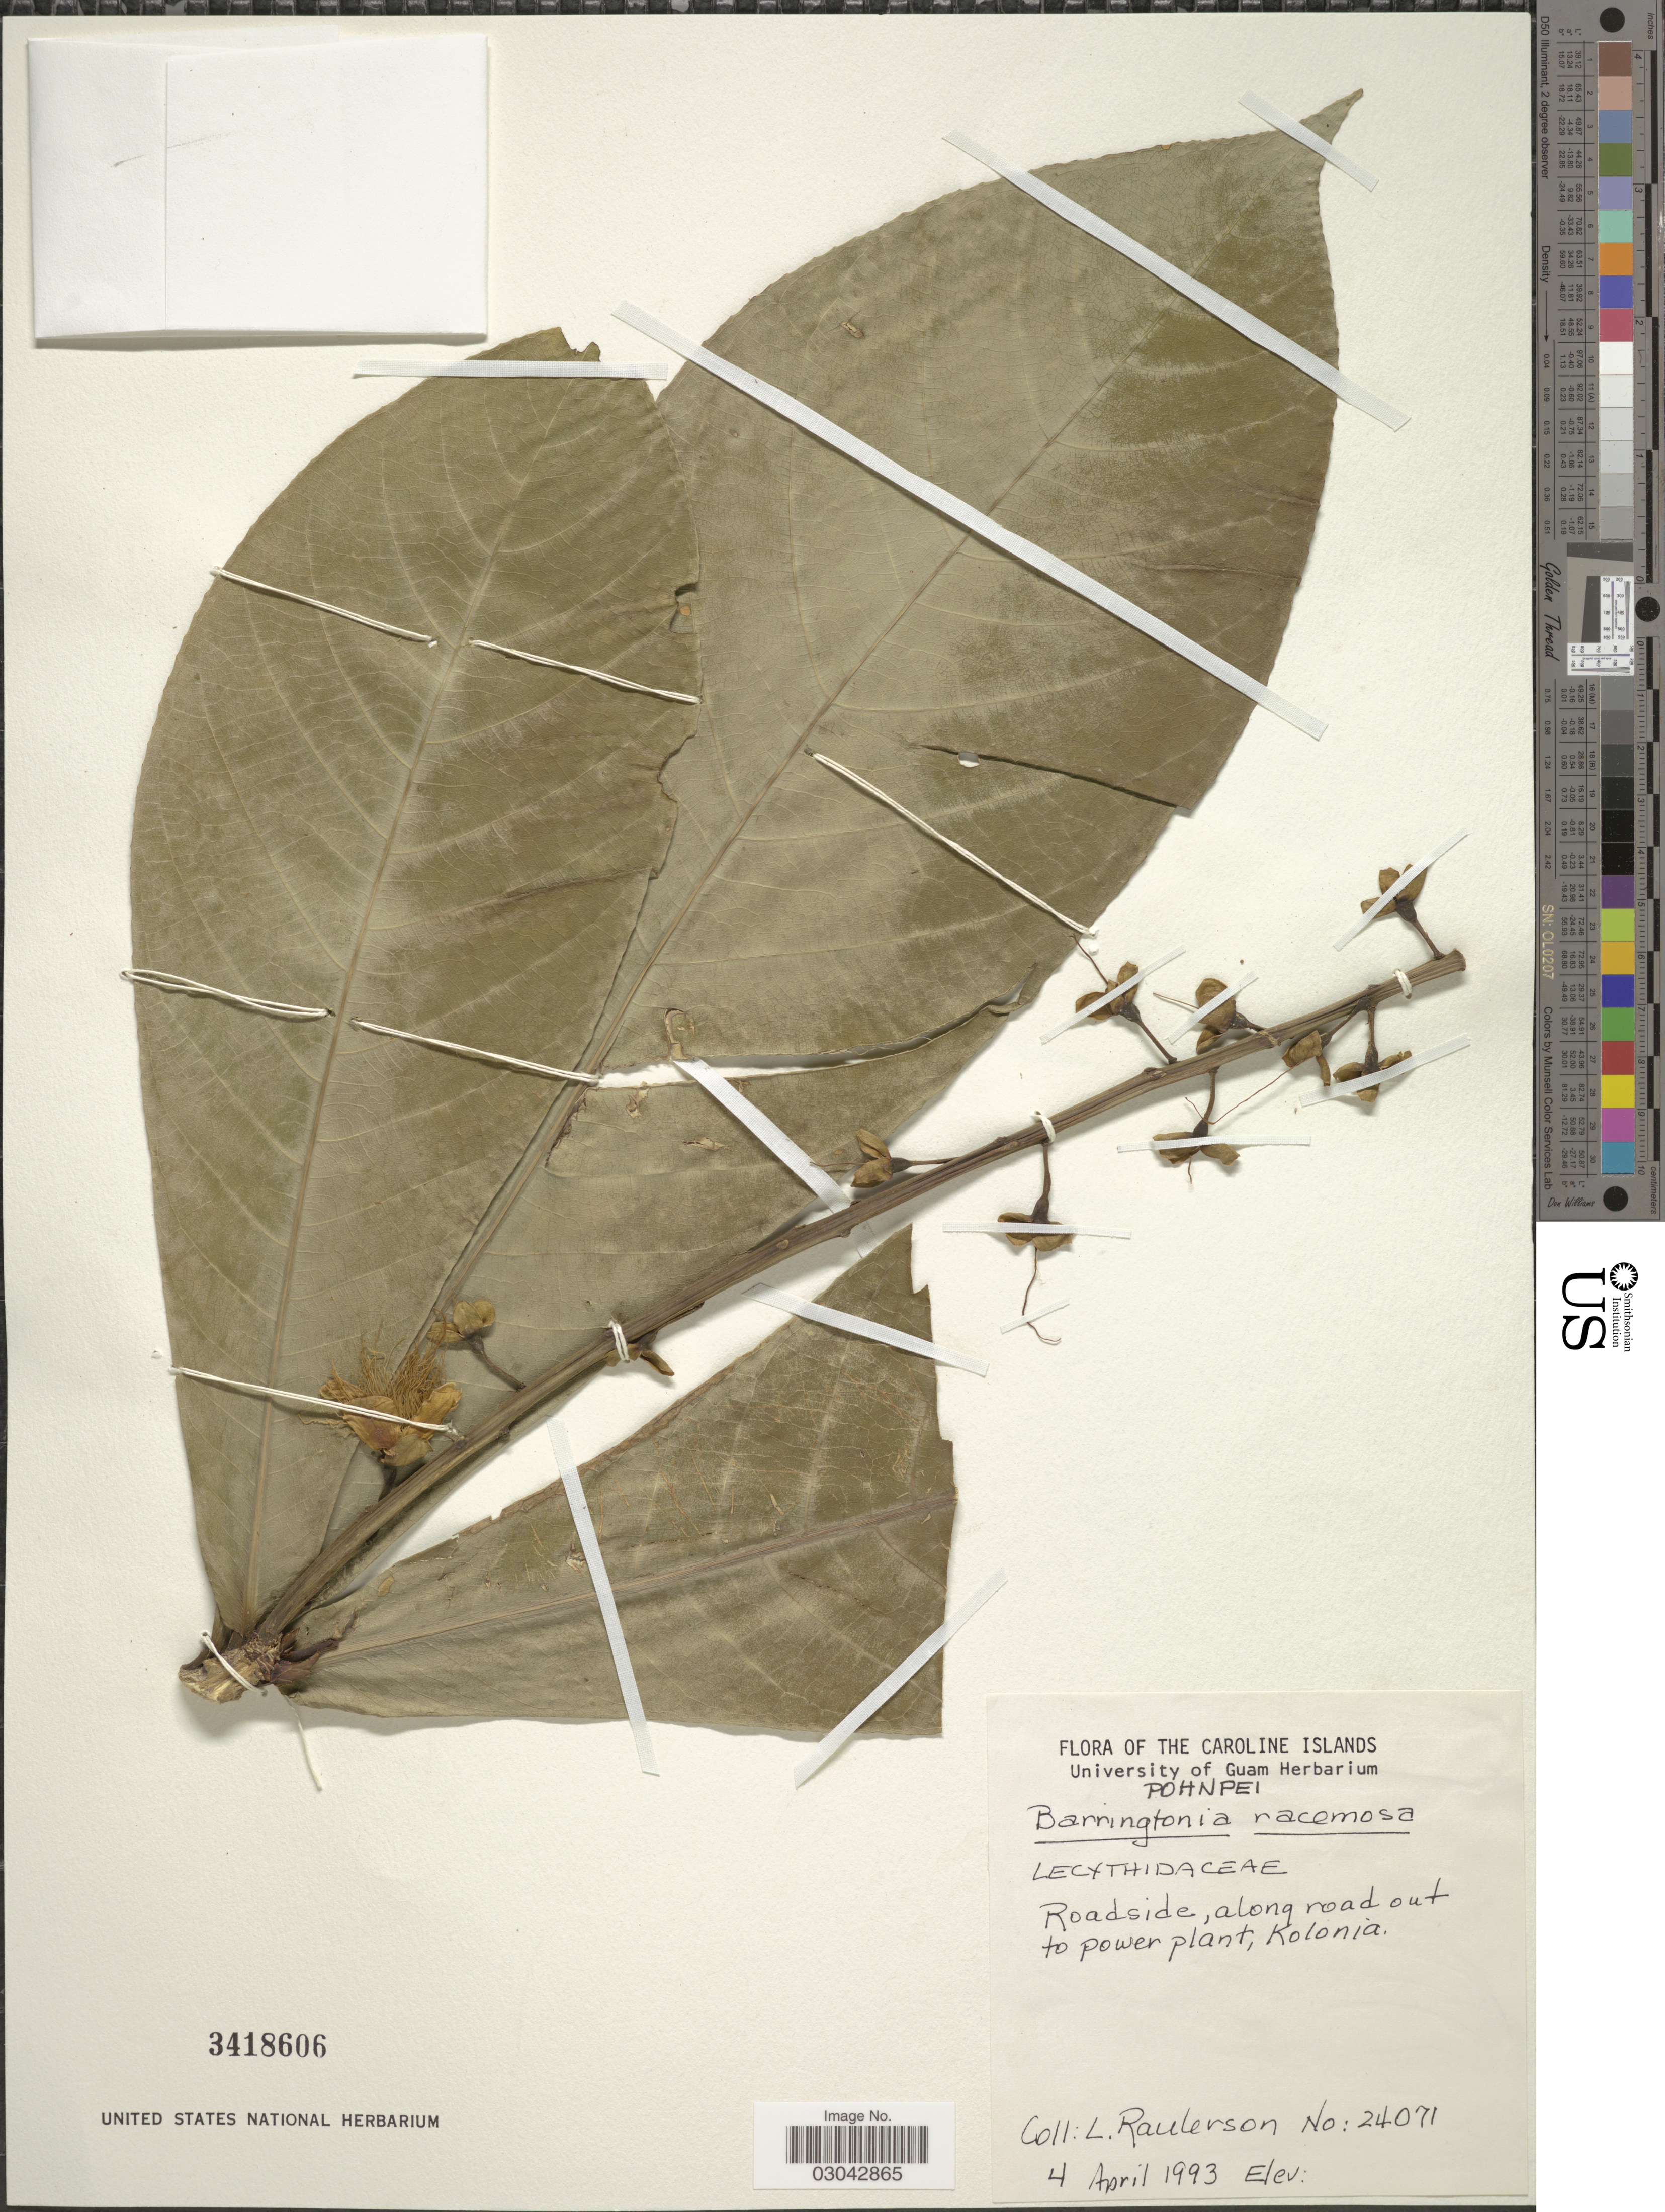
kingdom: Plantae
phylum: Tracheophyta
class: Magnoliopsida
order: Ericales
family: Lecythidaceae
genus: Barringtonia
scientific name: Barringtonia racemosa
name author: (L.) Spreng.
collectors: L. Raulerson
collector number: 24071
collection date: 1993-04-04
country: Micronesia, Federated States of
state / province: Pohnpei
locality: The Caroline Islands, Roadside, along road out to power plant, Kolonia.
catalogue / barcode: US 3418606